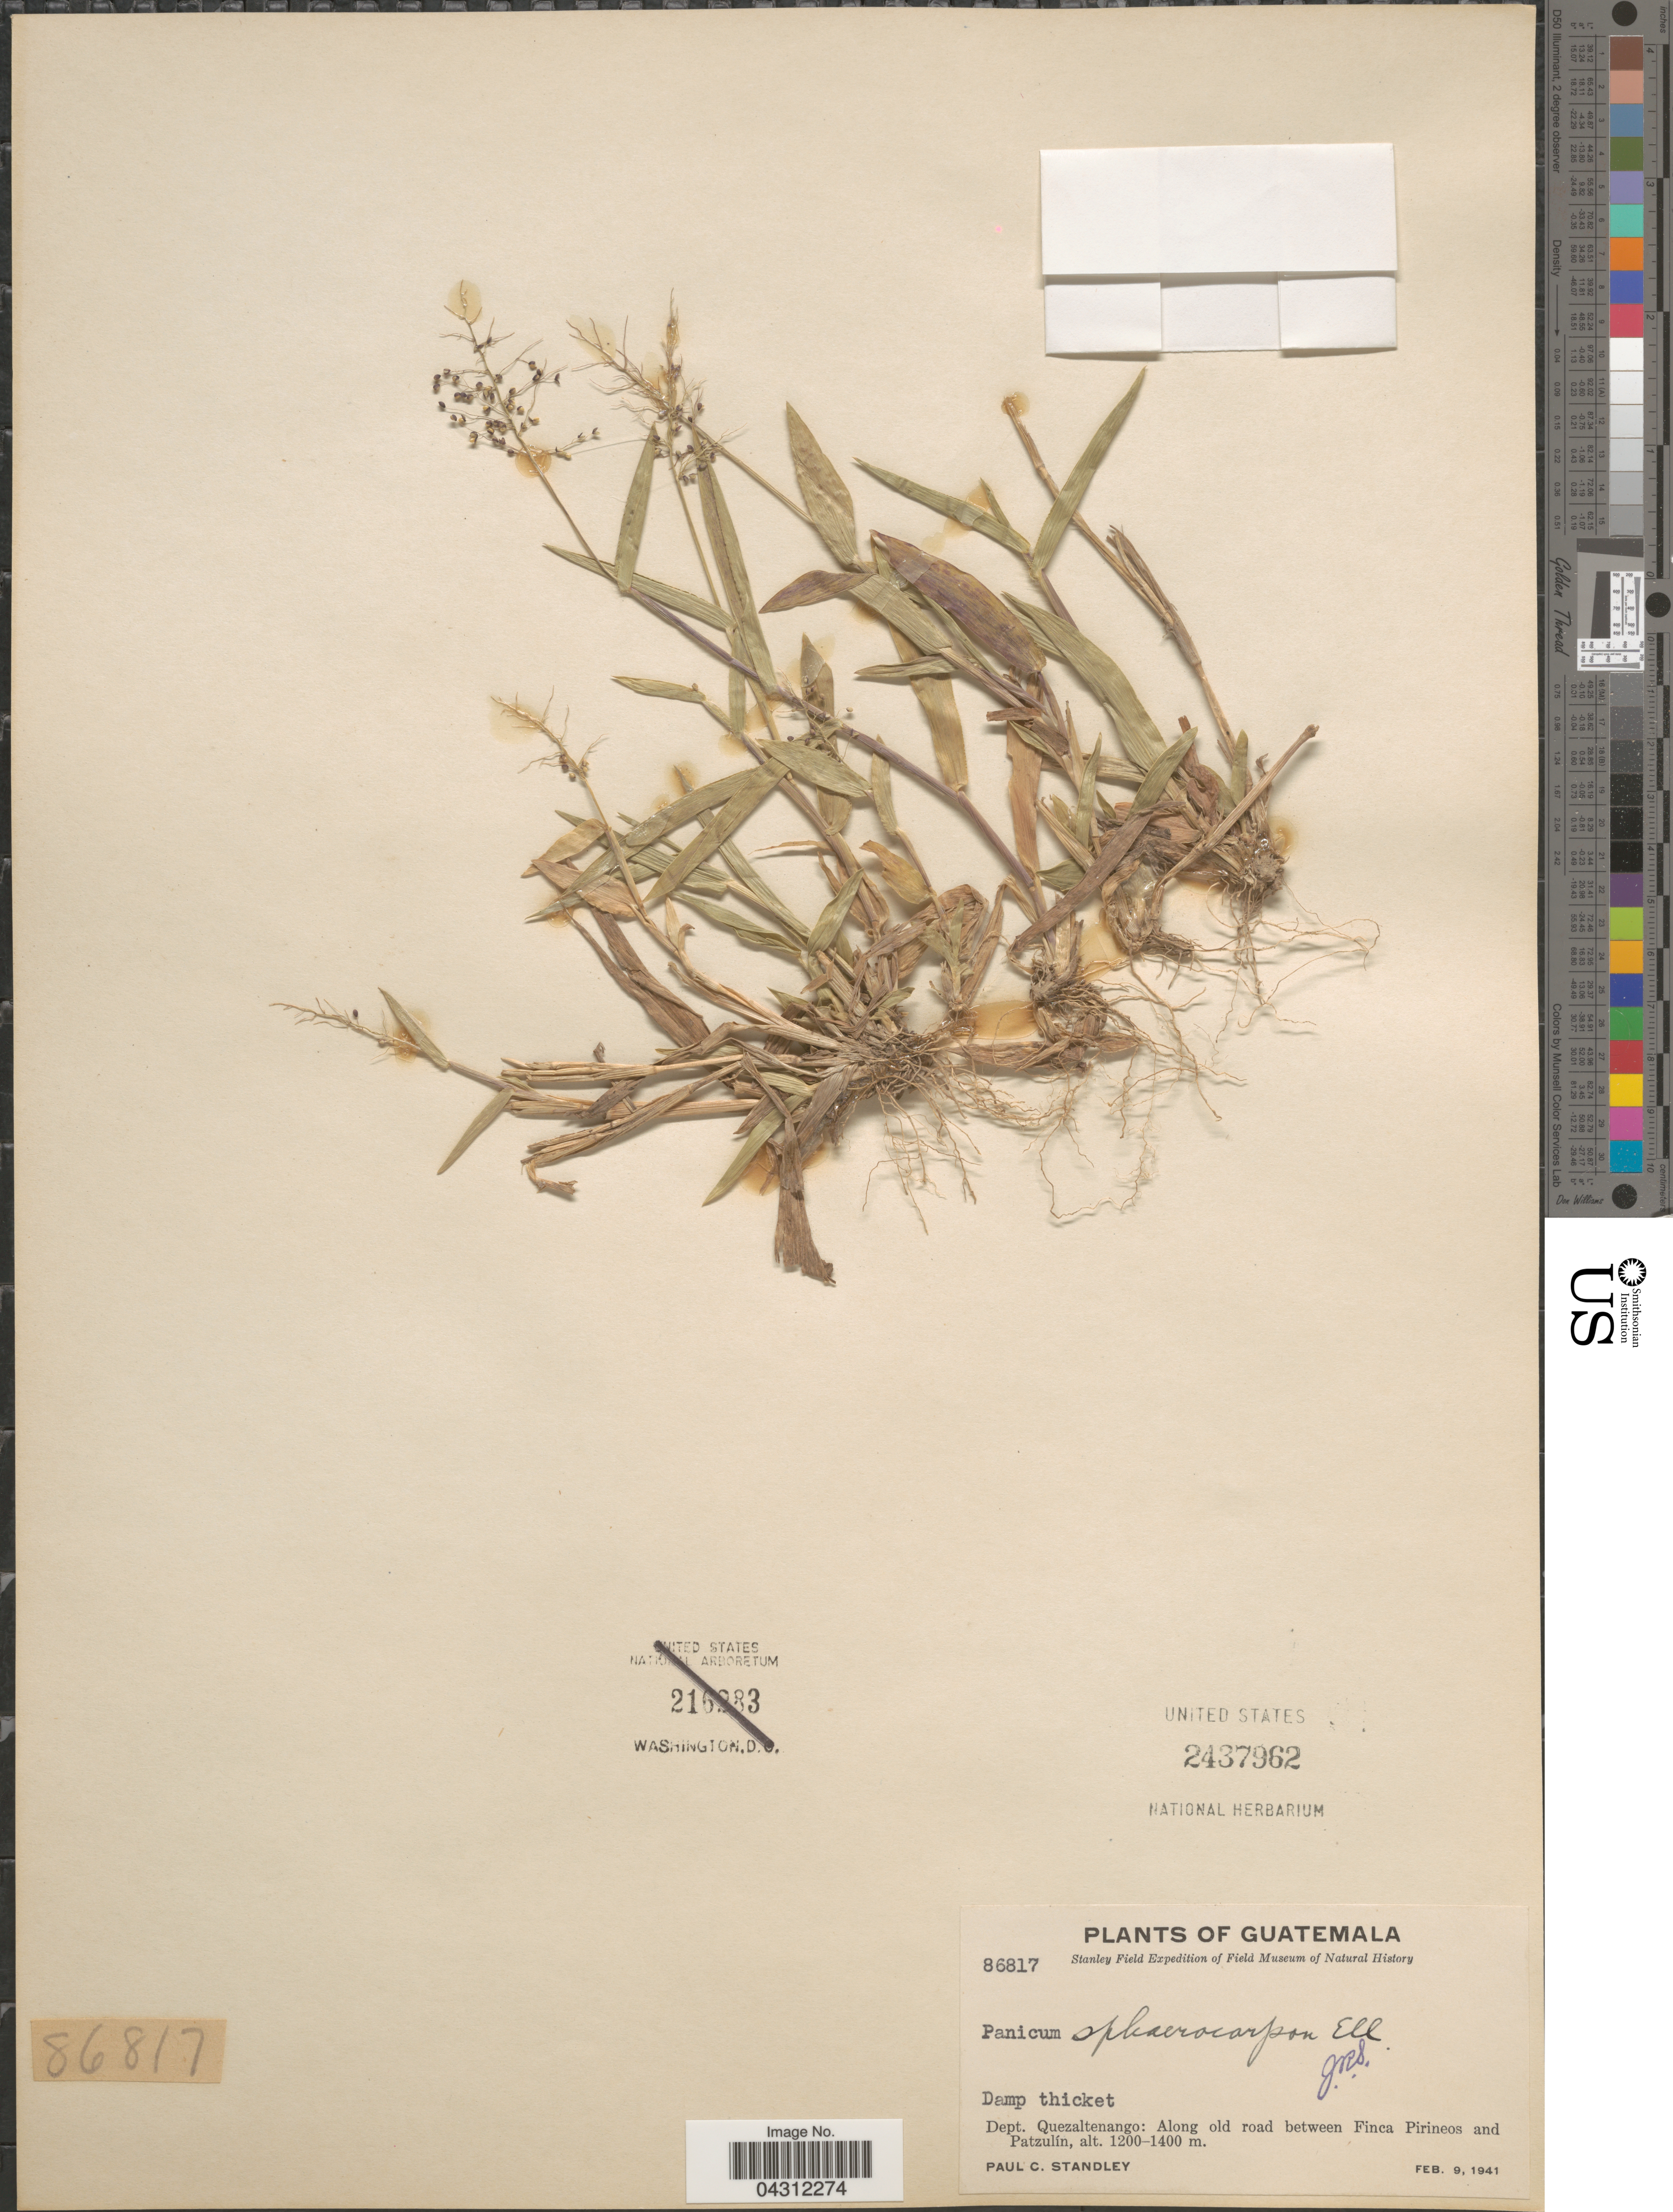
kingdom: Plantae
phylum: Tracheophyta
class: Liliopsida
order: Poales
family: Poaceae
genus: Dichanthelium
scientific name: Dichanthelium sphaerocarpon var. sphaerocarpon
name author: (Elliott) Gould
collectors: P. C. Standley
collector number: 86817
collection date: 1941-02-09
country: Guatemala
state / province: Quetzaltenango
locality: Stanley Field Expediton. Dept. Quezaltenango: Along old road between Finca Pirineos and Patzulín.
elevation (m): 1200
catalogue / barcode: US 2437962